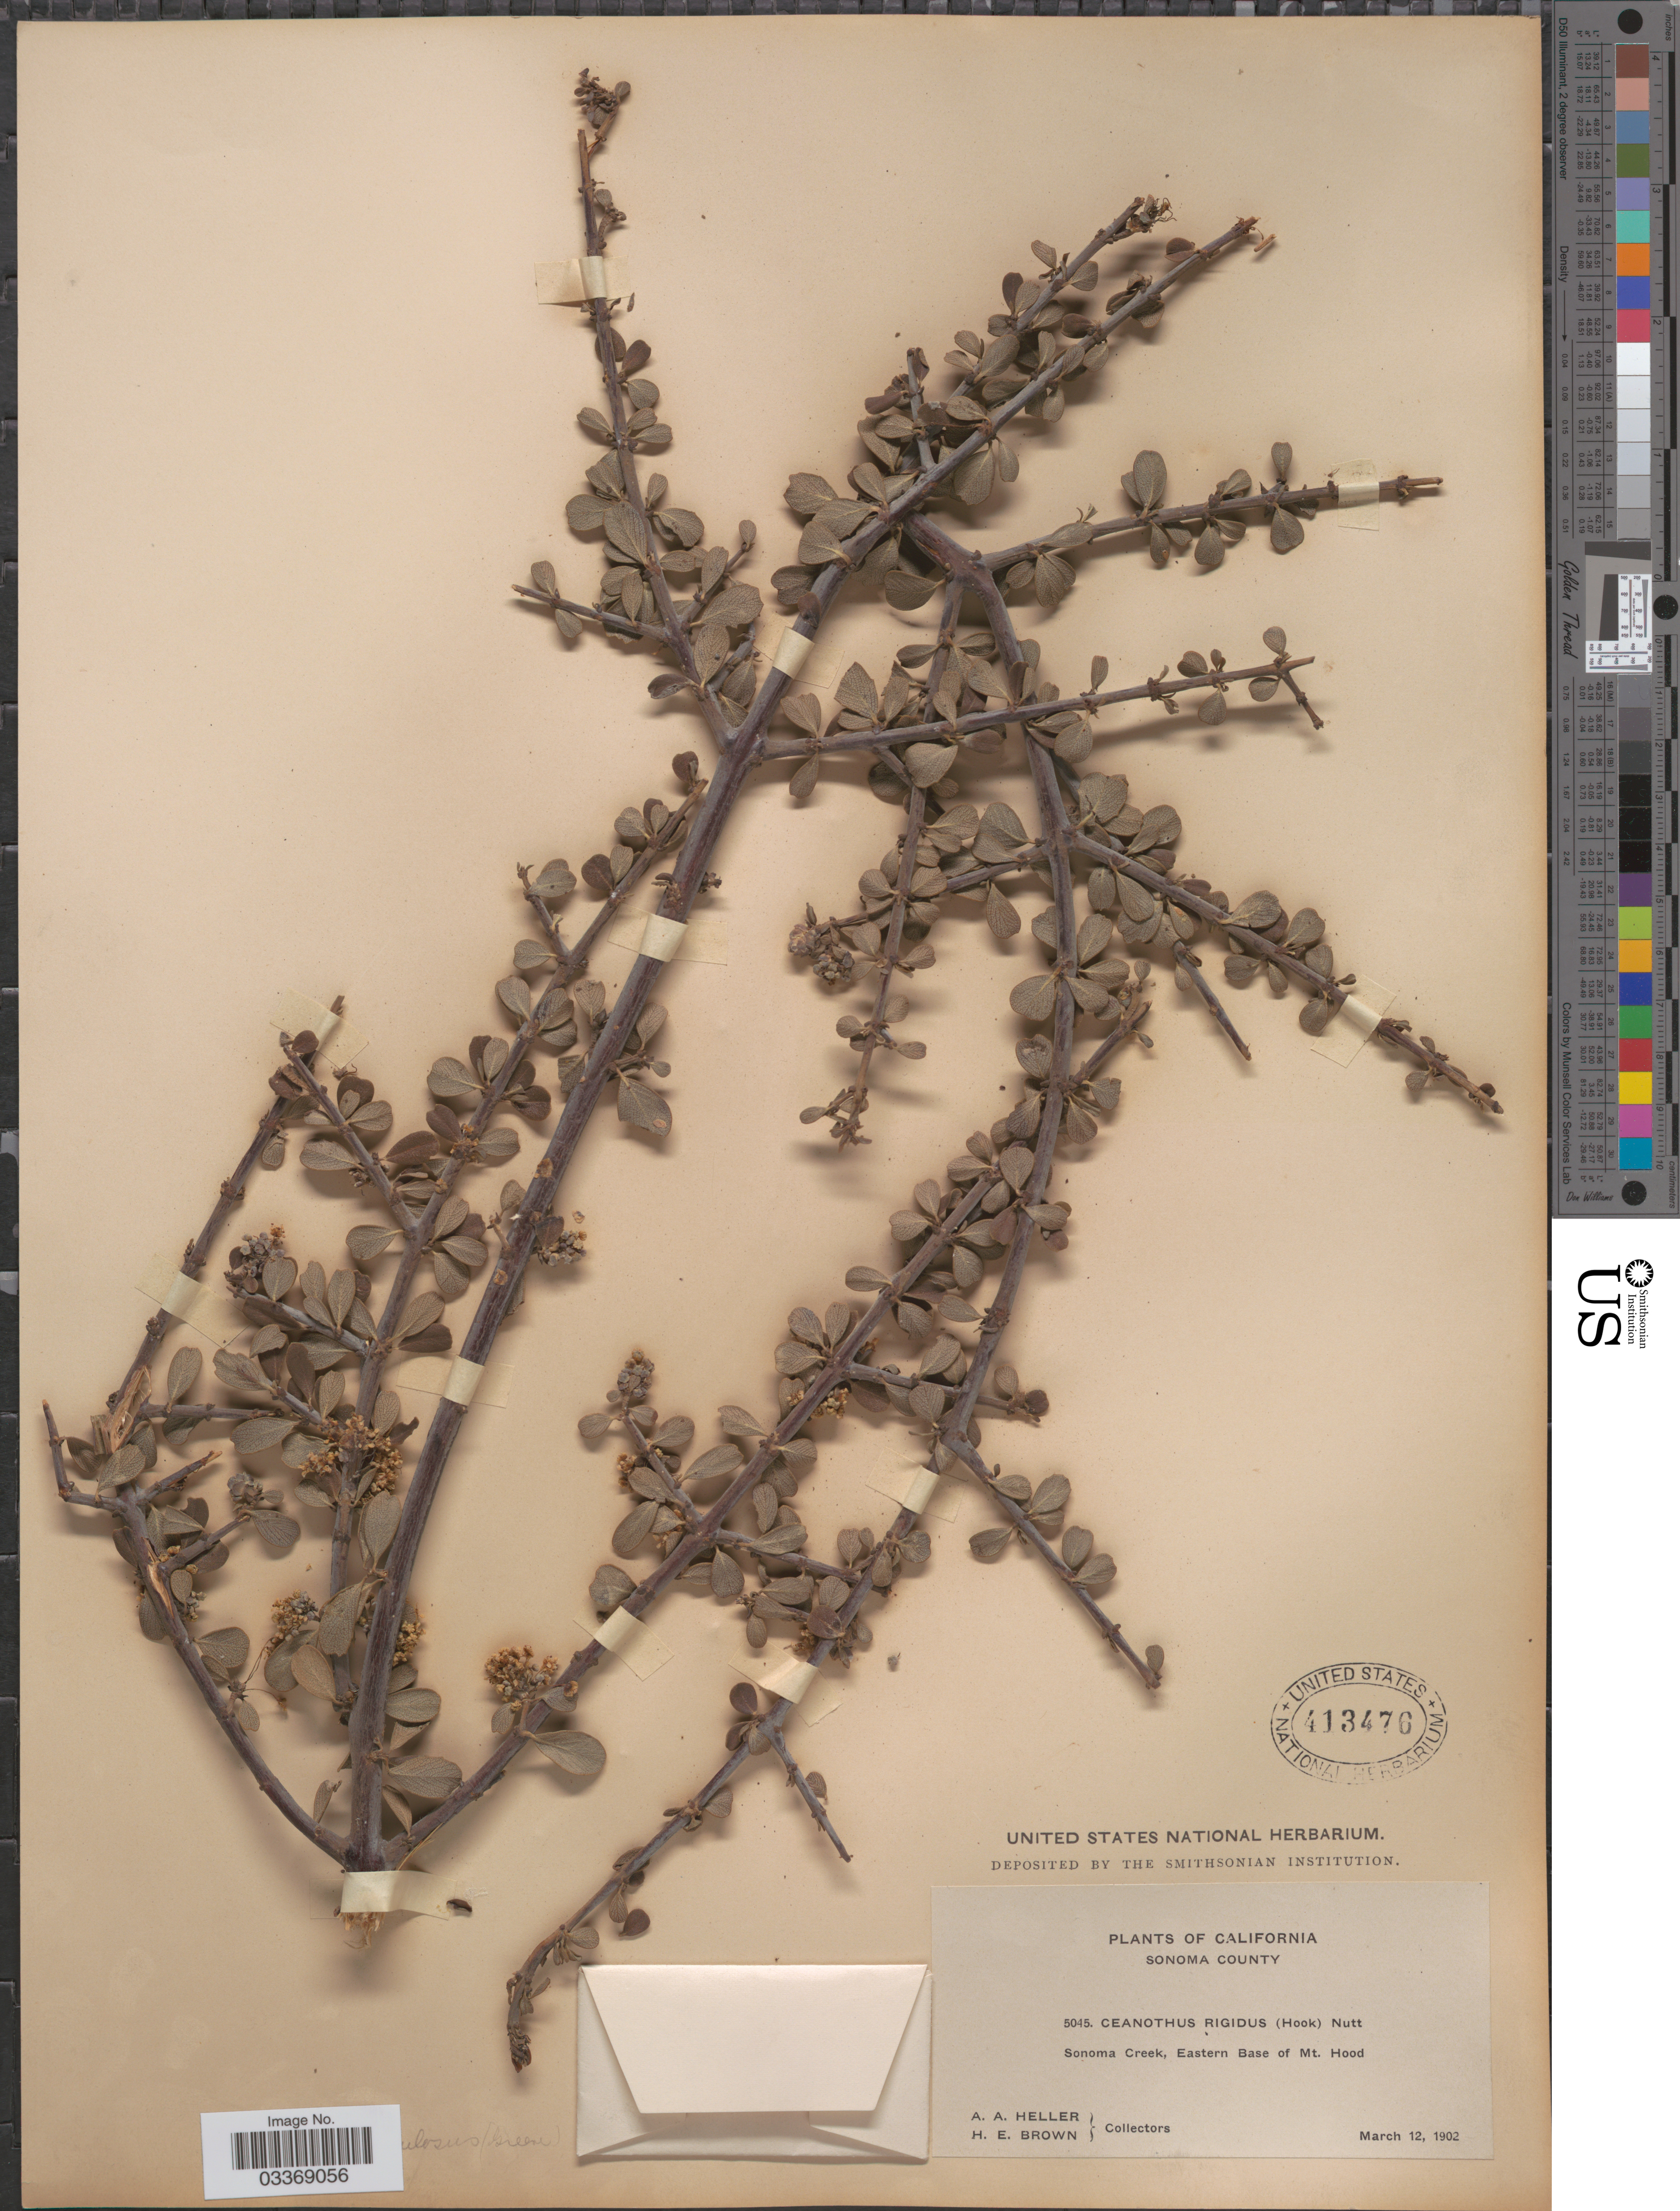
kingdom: Plantae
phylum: Tracheophyta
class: Magnoliopsida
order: Rosales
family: Rhamnaceae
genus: Ceanothus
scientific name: Ceanothus cuneatus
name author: (Hook.) Nutt.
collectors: A. A. Heller & H. E. Brown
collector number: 5045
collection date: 1902-03-12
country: United States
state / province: California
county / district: Sonoma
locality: Sonoma County. Sonoma Creek, Eastern Base of Mt. Hood.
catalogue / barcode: US 413476